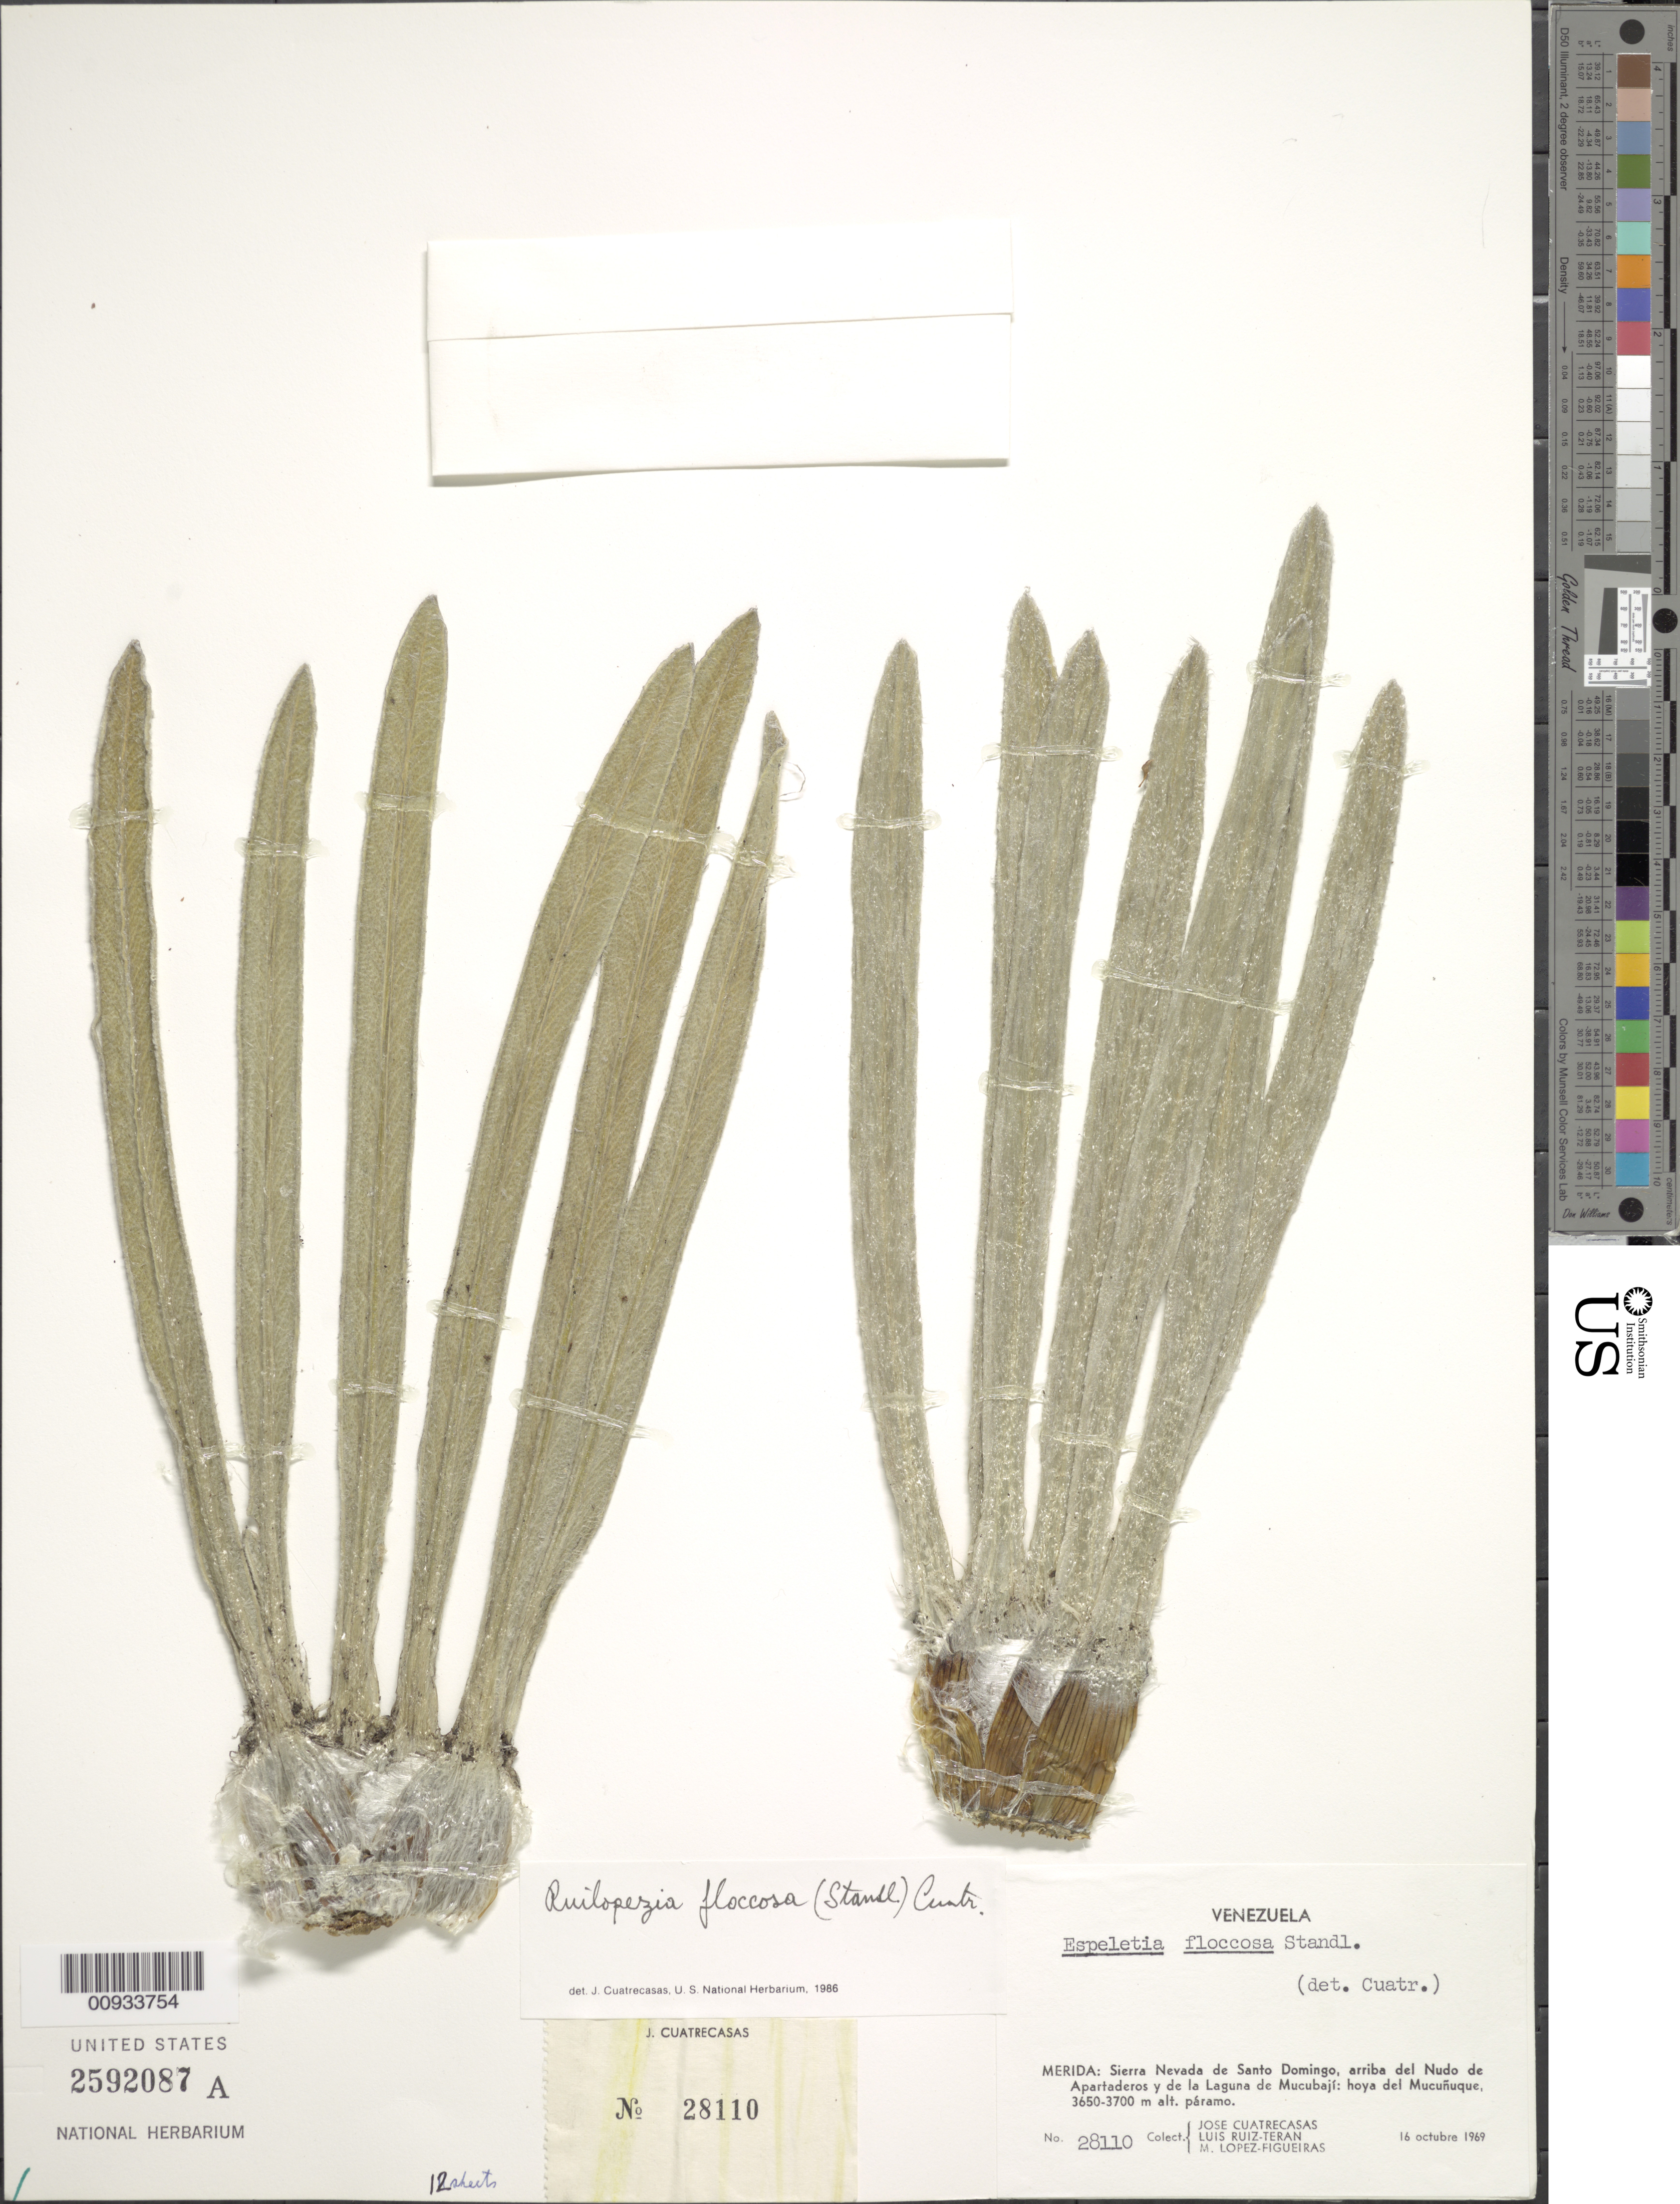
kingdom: Plantae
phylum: Tracheophyta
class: Magnoliopsida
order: Asterales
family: Asteraceae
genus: Ruilopezia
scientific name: Ruilopezia floccosa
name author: (Standl.) Cuatrec.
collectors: J. Cuatrecasas, L. Teran & M. López Figueiras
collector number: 28110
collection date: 1969-10-16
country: Venezuela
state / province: Mérida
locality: Sierra Nevada de la sSanto Domingo, arriba del Nudo de Apartaderos y de la Laguna de Mucubaji, Hoya del Mucunuque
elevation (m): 3650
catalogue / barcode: US 2592087A